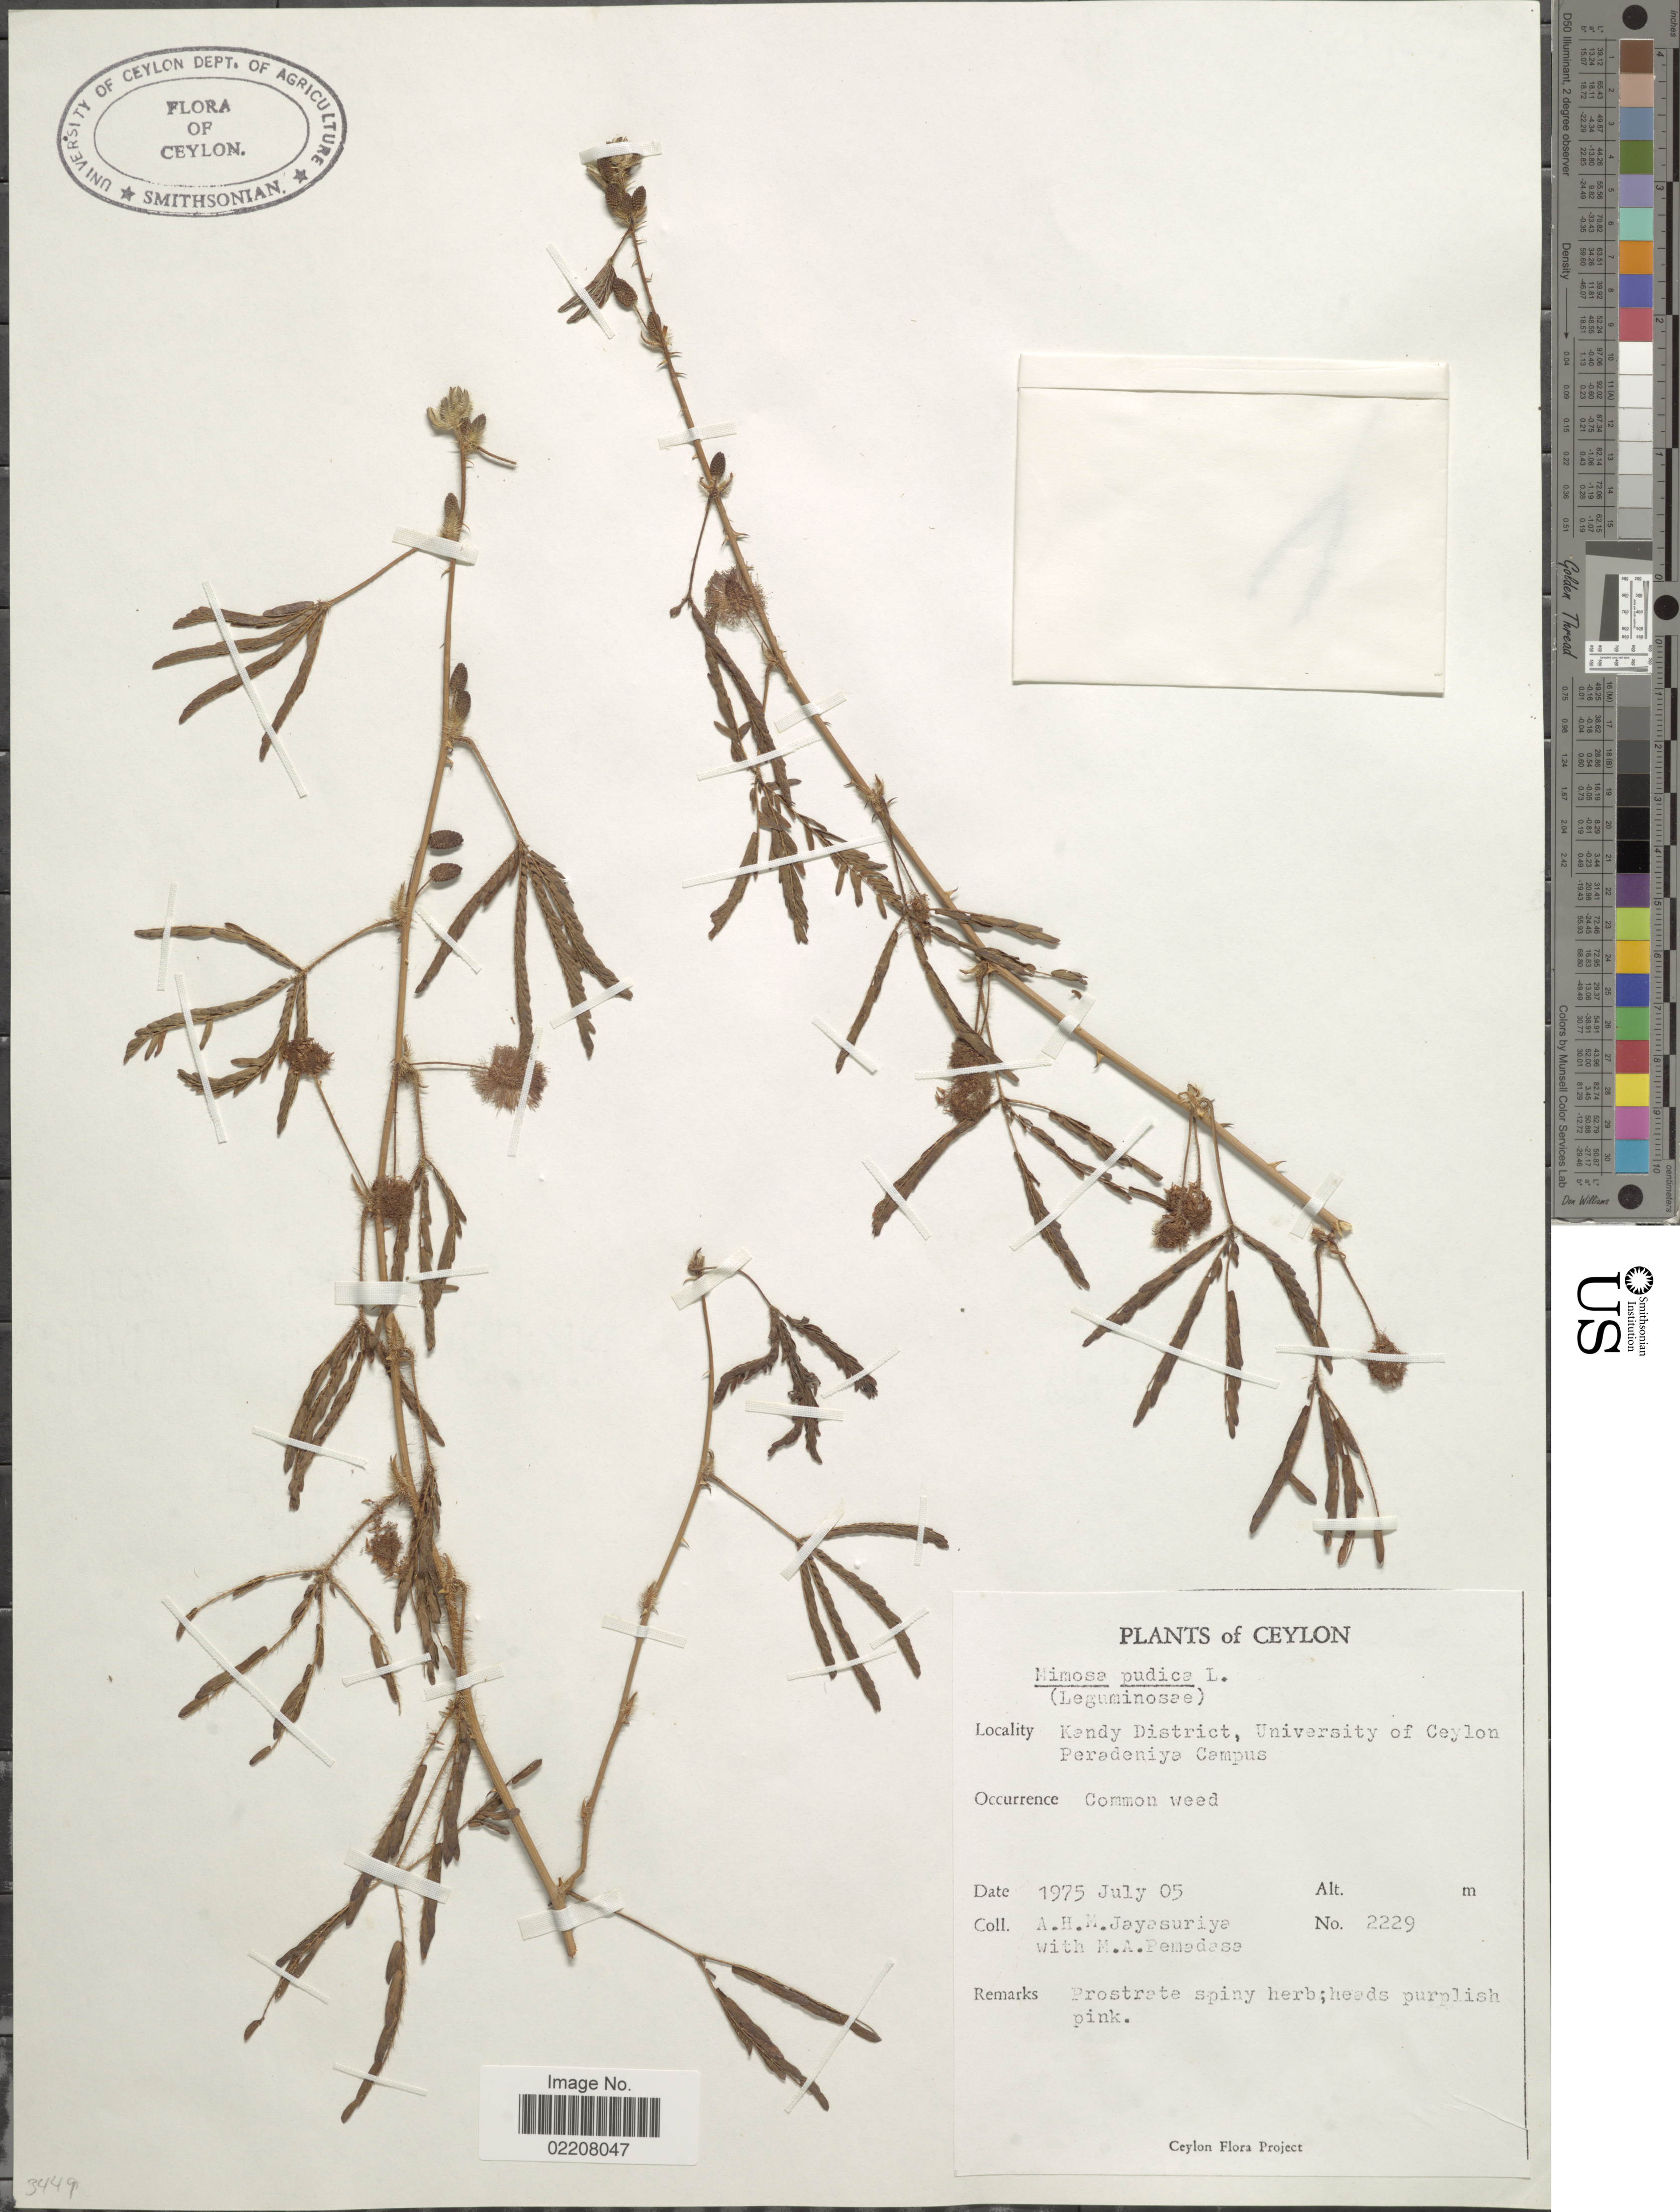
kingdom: Plantae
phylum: Tracheophyta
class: Magnoliopsida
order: Fabales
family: Fabaceae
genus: Mimosa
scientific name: Mimosa pudica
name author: L.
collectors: A. H. Jayasuriya & M. Pemadesa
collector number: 2229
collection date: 1975-07-05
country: Sri Lanka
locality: Ceylon, Kandy District, University of Ceylon, Peradeniya Campus.